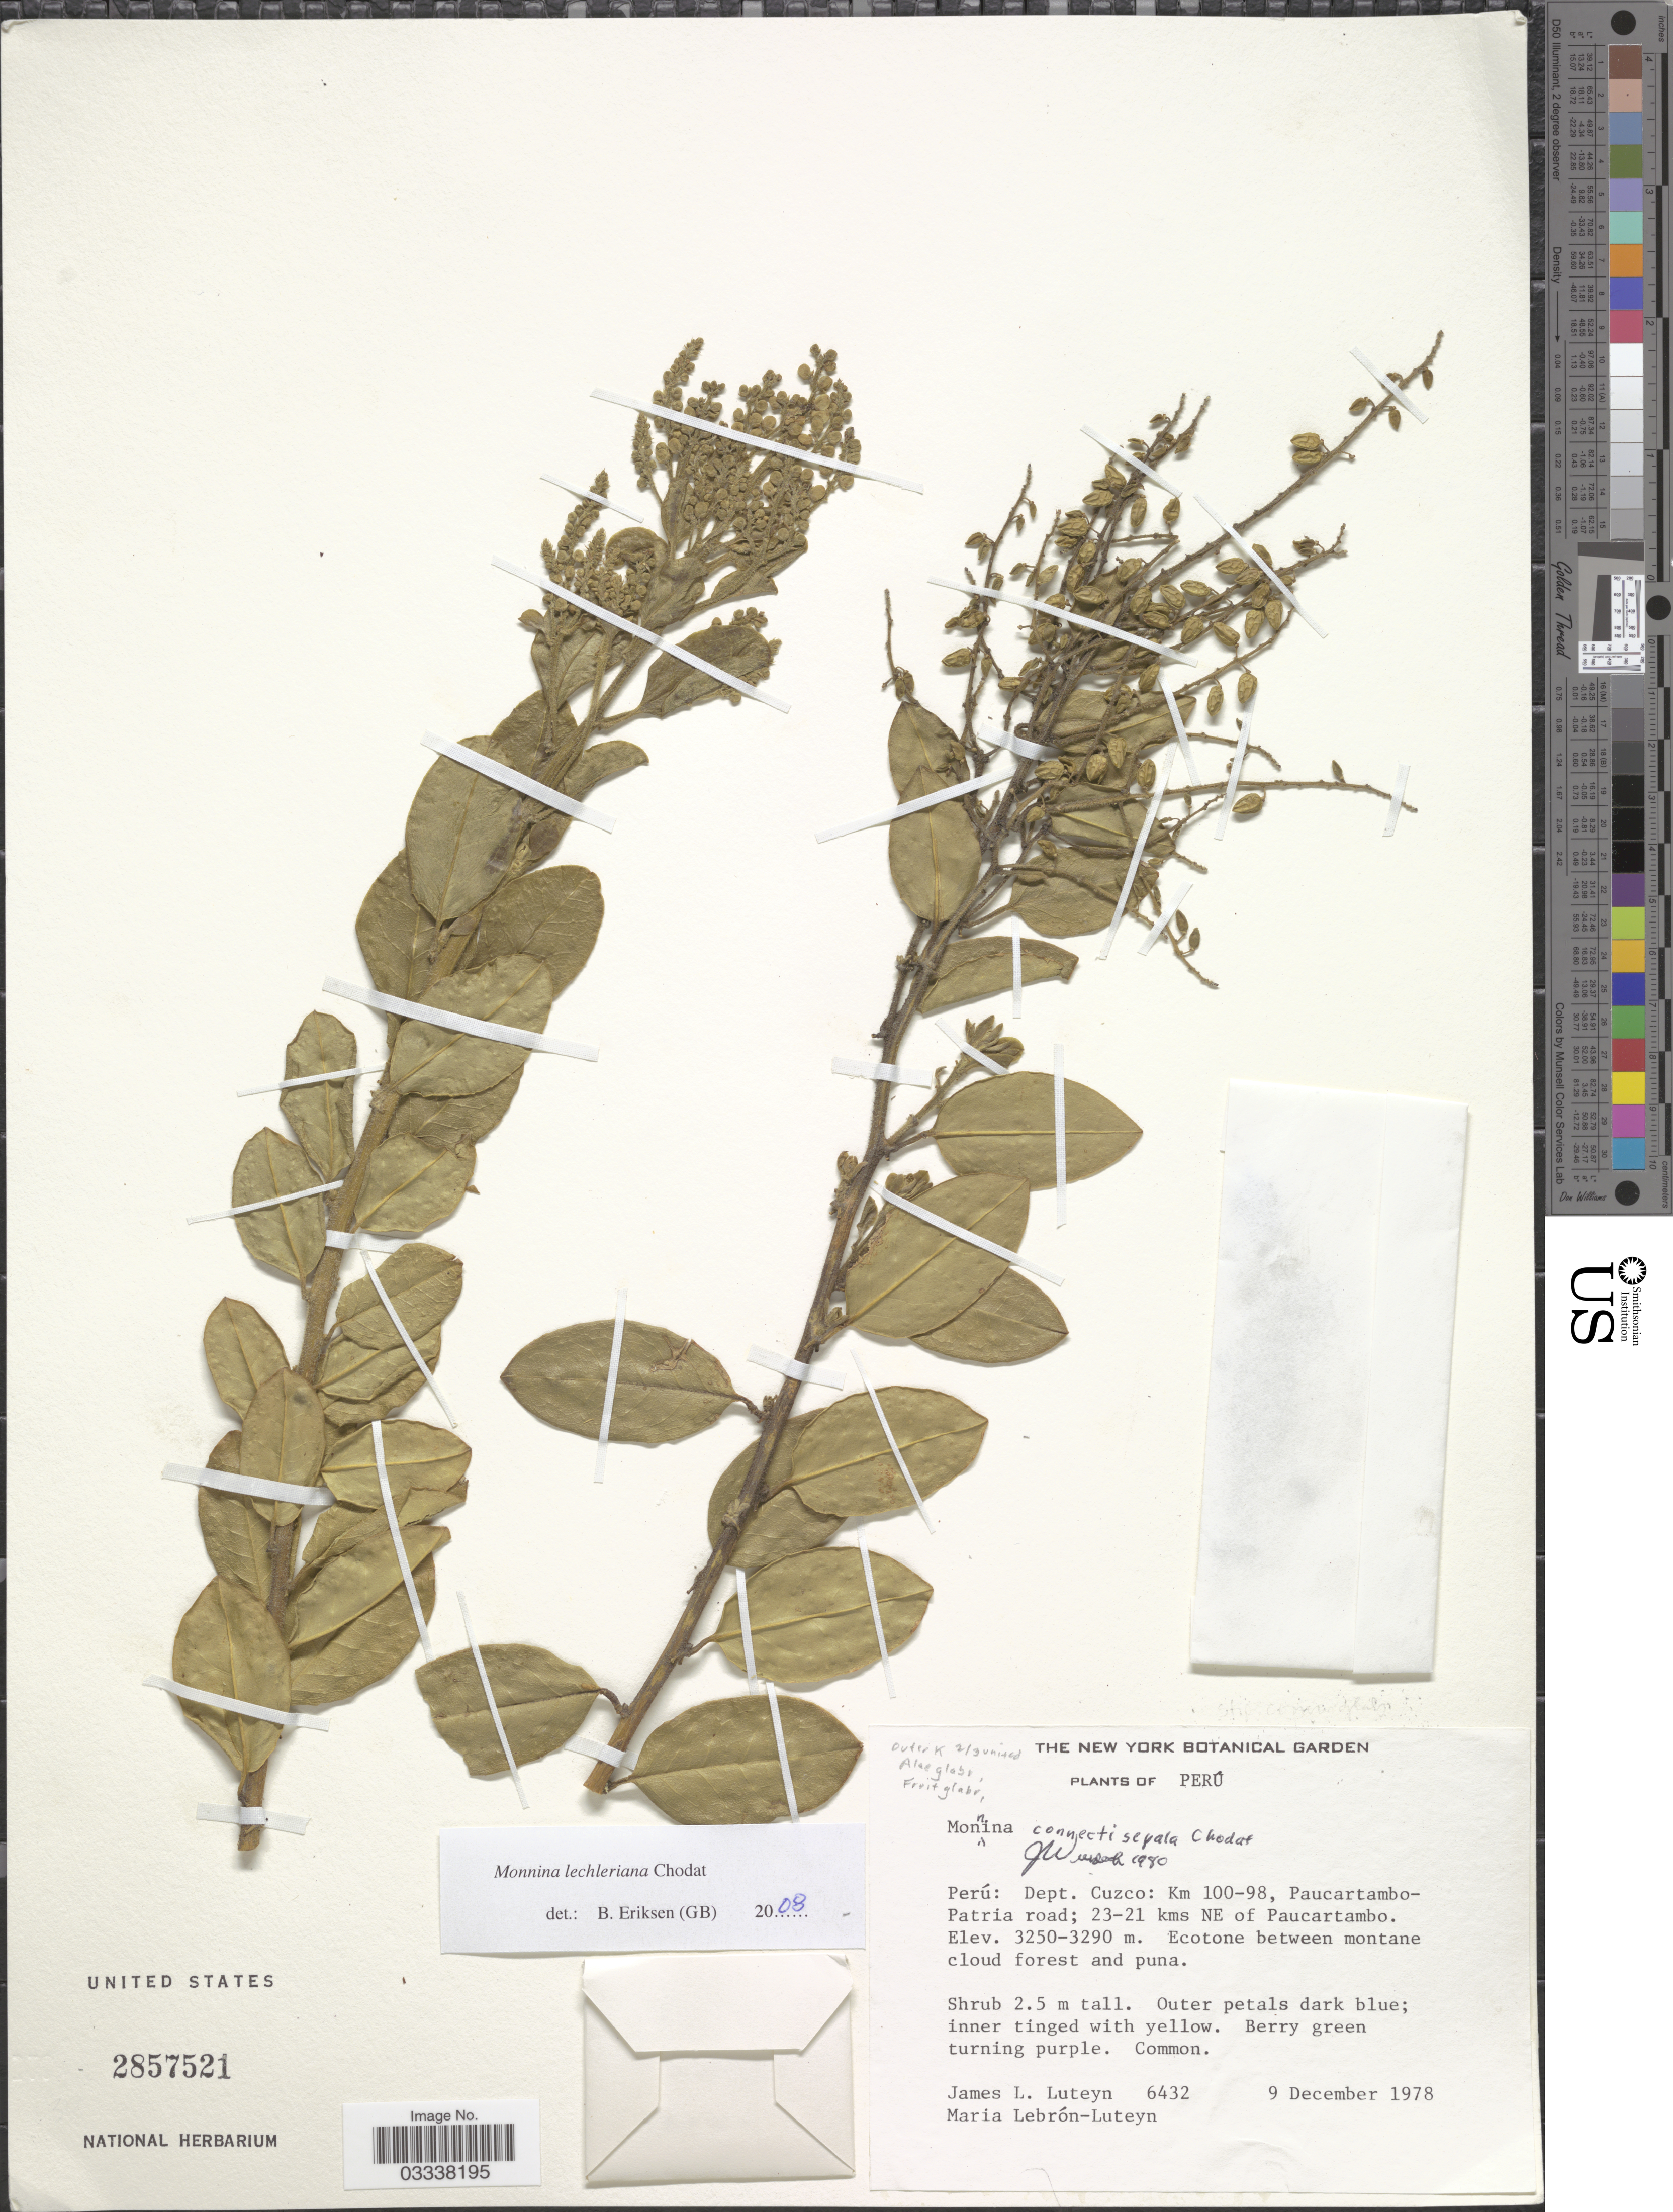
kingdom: Plantae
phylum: Tracheophyta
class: Magnoliopsida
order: Fabales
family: Polygalaceae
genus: Monnina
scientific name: Monnina lechleriana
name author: Chodat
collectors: J. Luteyn & M. L. Lebrón-Luteyn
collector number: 6432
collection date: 1978-12-09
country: Peru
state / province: Cusco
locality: Dept. Cuzco: Km 100-98, Paucartambo-Patria road; 23-21 kms NE of Paucartambo.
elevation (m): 3250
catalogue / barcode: US 2857521